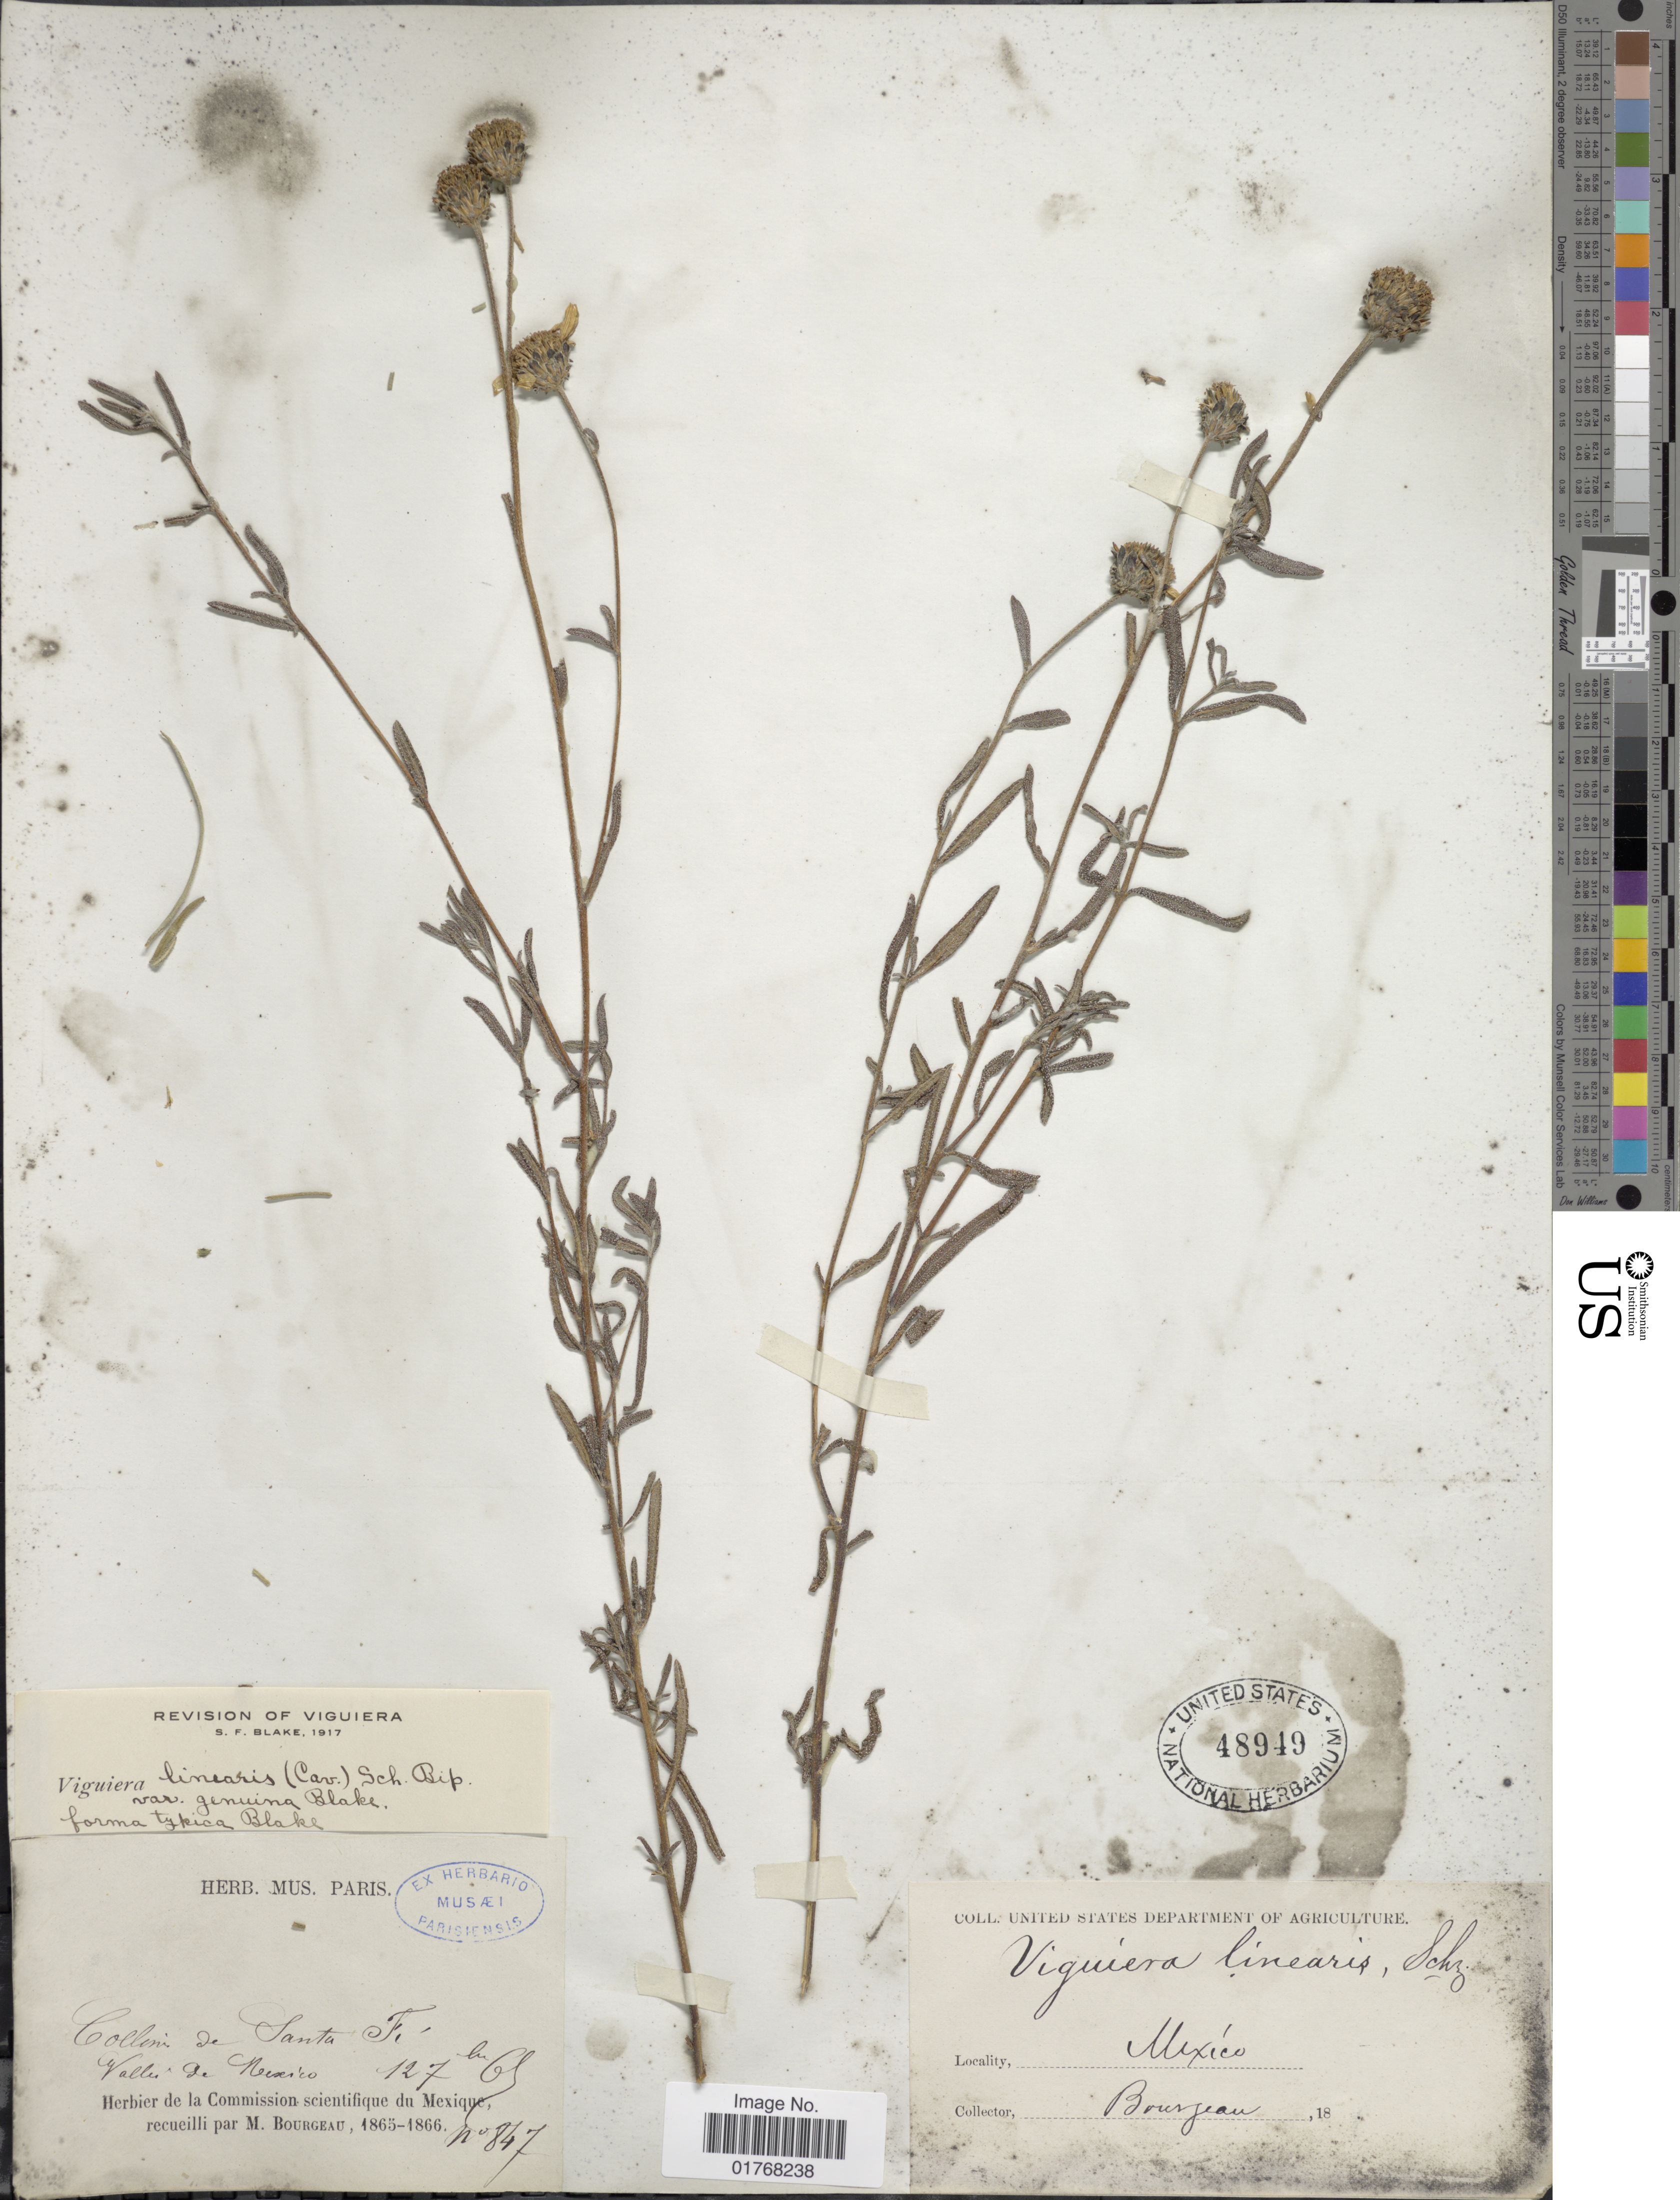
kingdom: Plantae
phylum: Tracheophyta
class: Magnoliopsida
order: Asterales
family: Asteraceae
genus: Viguiera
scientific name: Viguiera linearis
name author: (Cav.) Sch. Bip. & Hemsl.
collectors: M. Bourgeau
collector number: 847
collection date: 1866-09-12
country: Mexico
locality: Collim de Santa Fé, Valle de Mexico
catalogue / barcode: US 48949